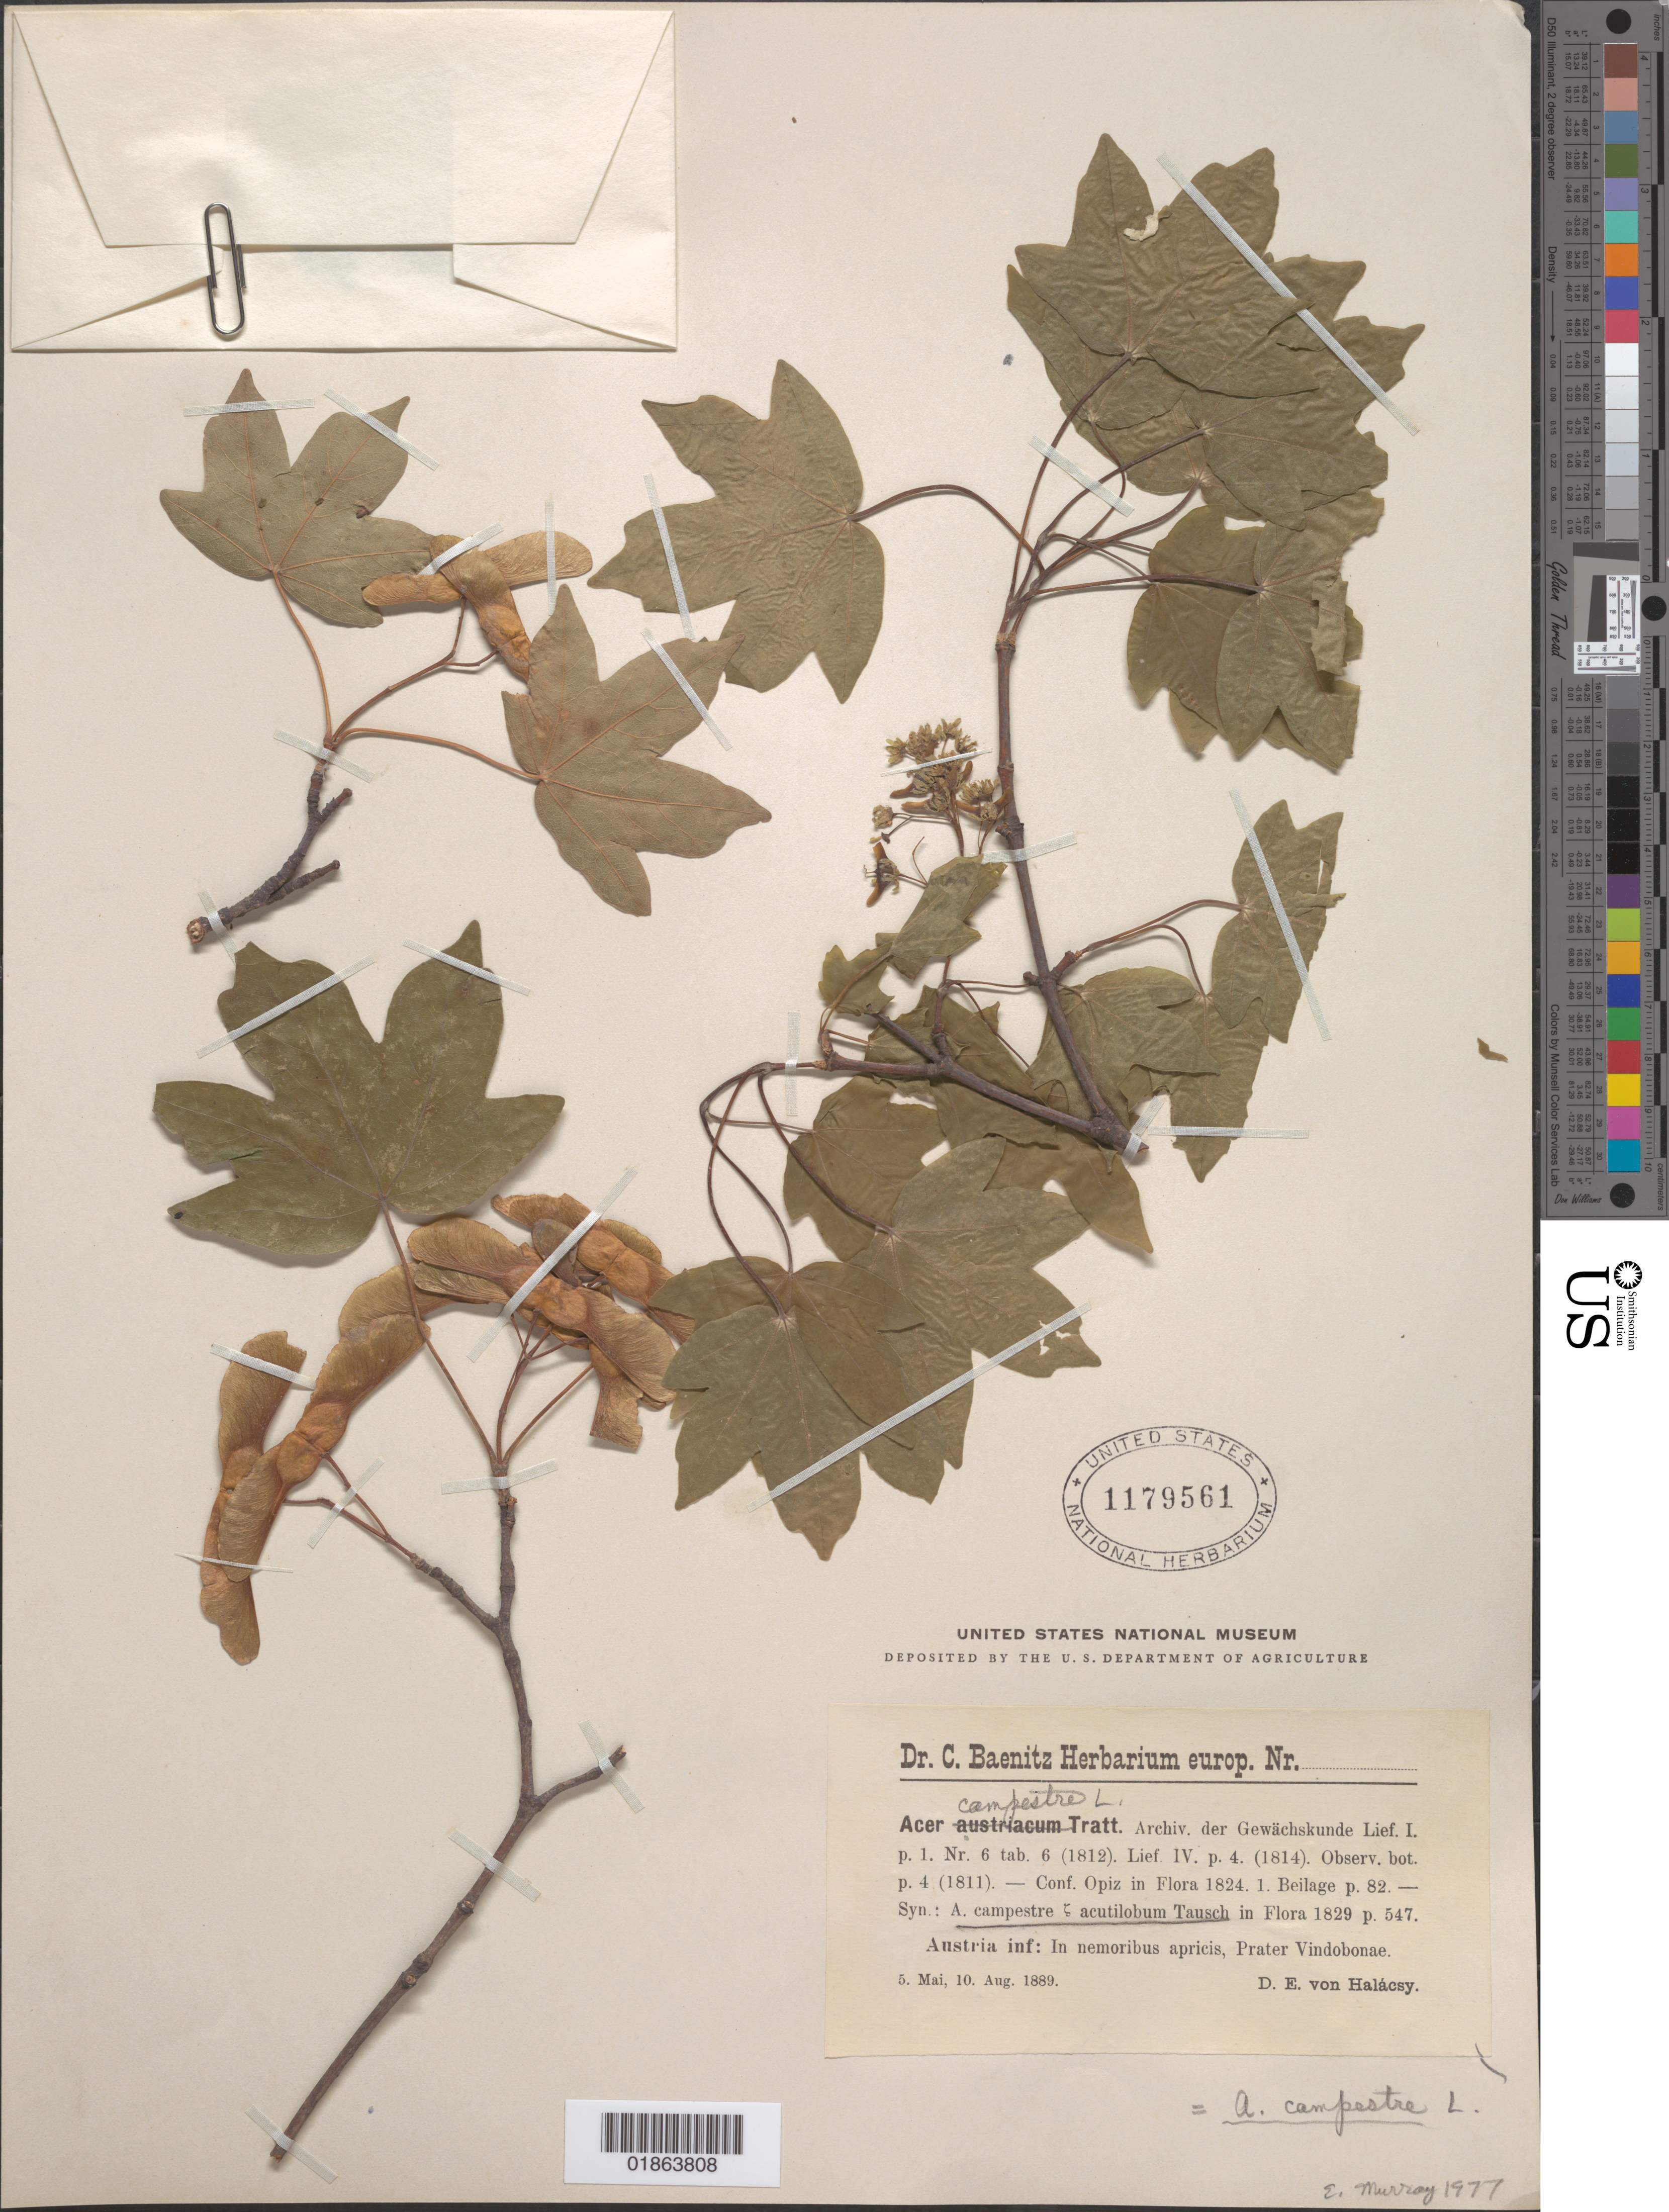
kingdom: Plantae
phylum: Tracheophyta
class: Magnoliopsida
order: Sapindales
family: Sapindaceae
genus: Acer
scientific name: Acer campestre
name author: L.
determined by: Murray, Edward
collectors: E. von Halácsy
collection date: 1889-05-05,1889-08-10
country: Austria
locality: Prater Vindobonae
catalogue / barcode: US 1179561